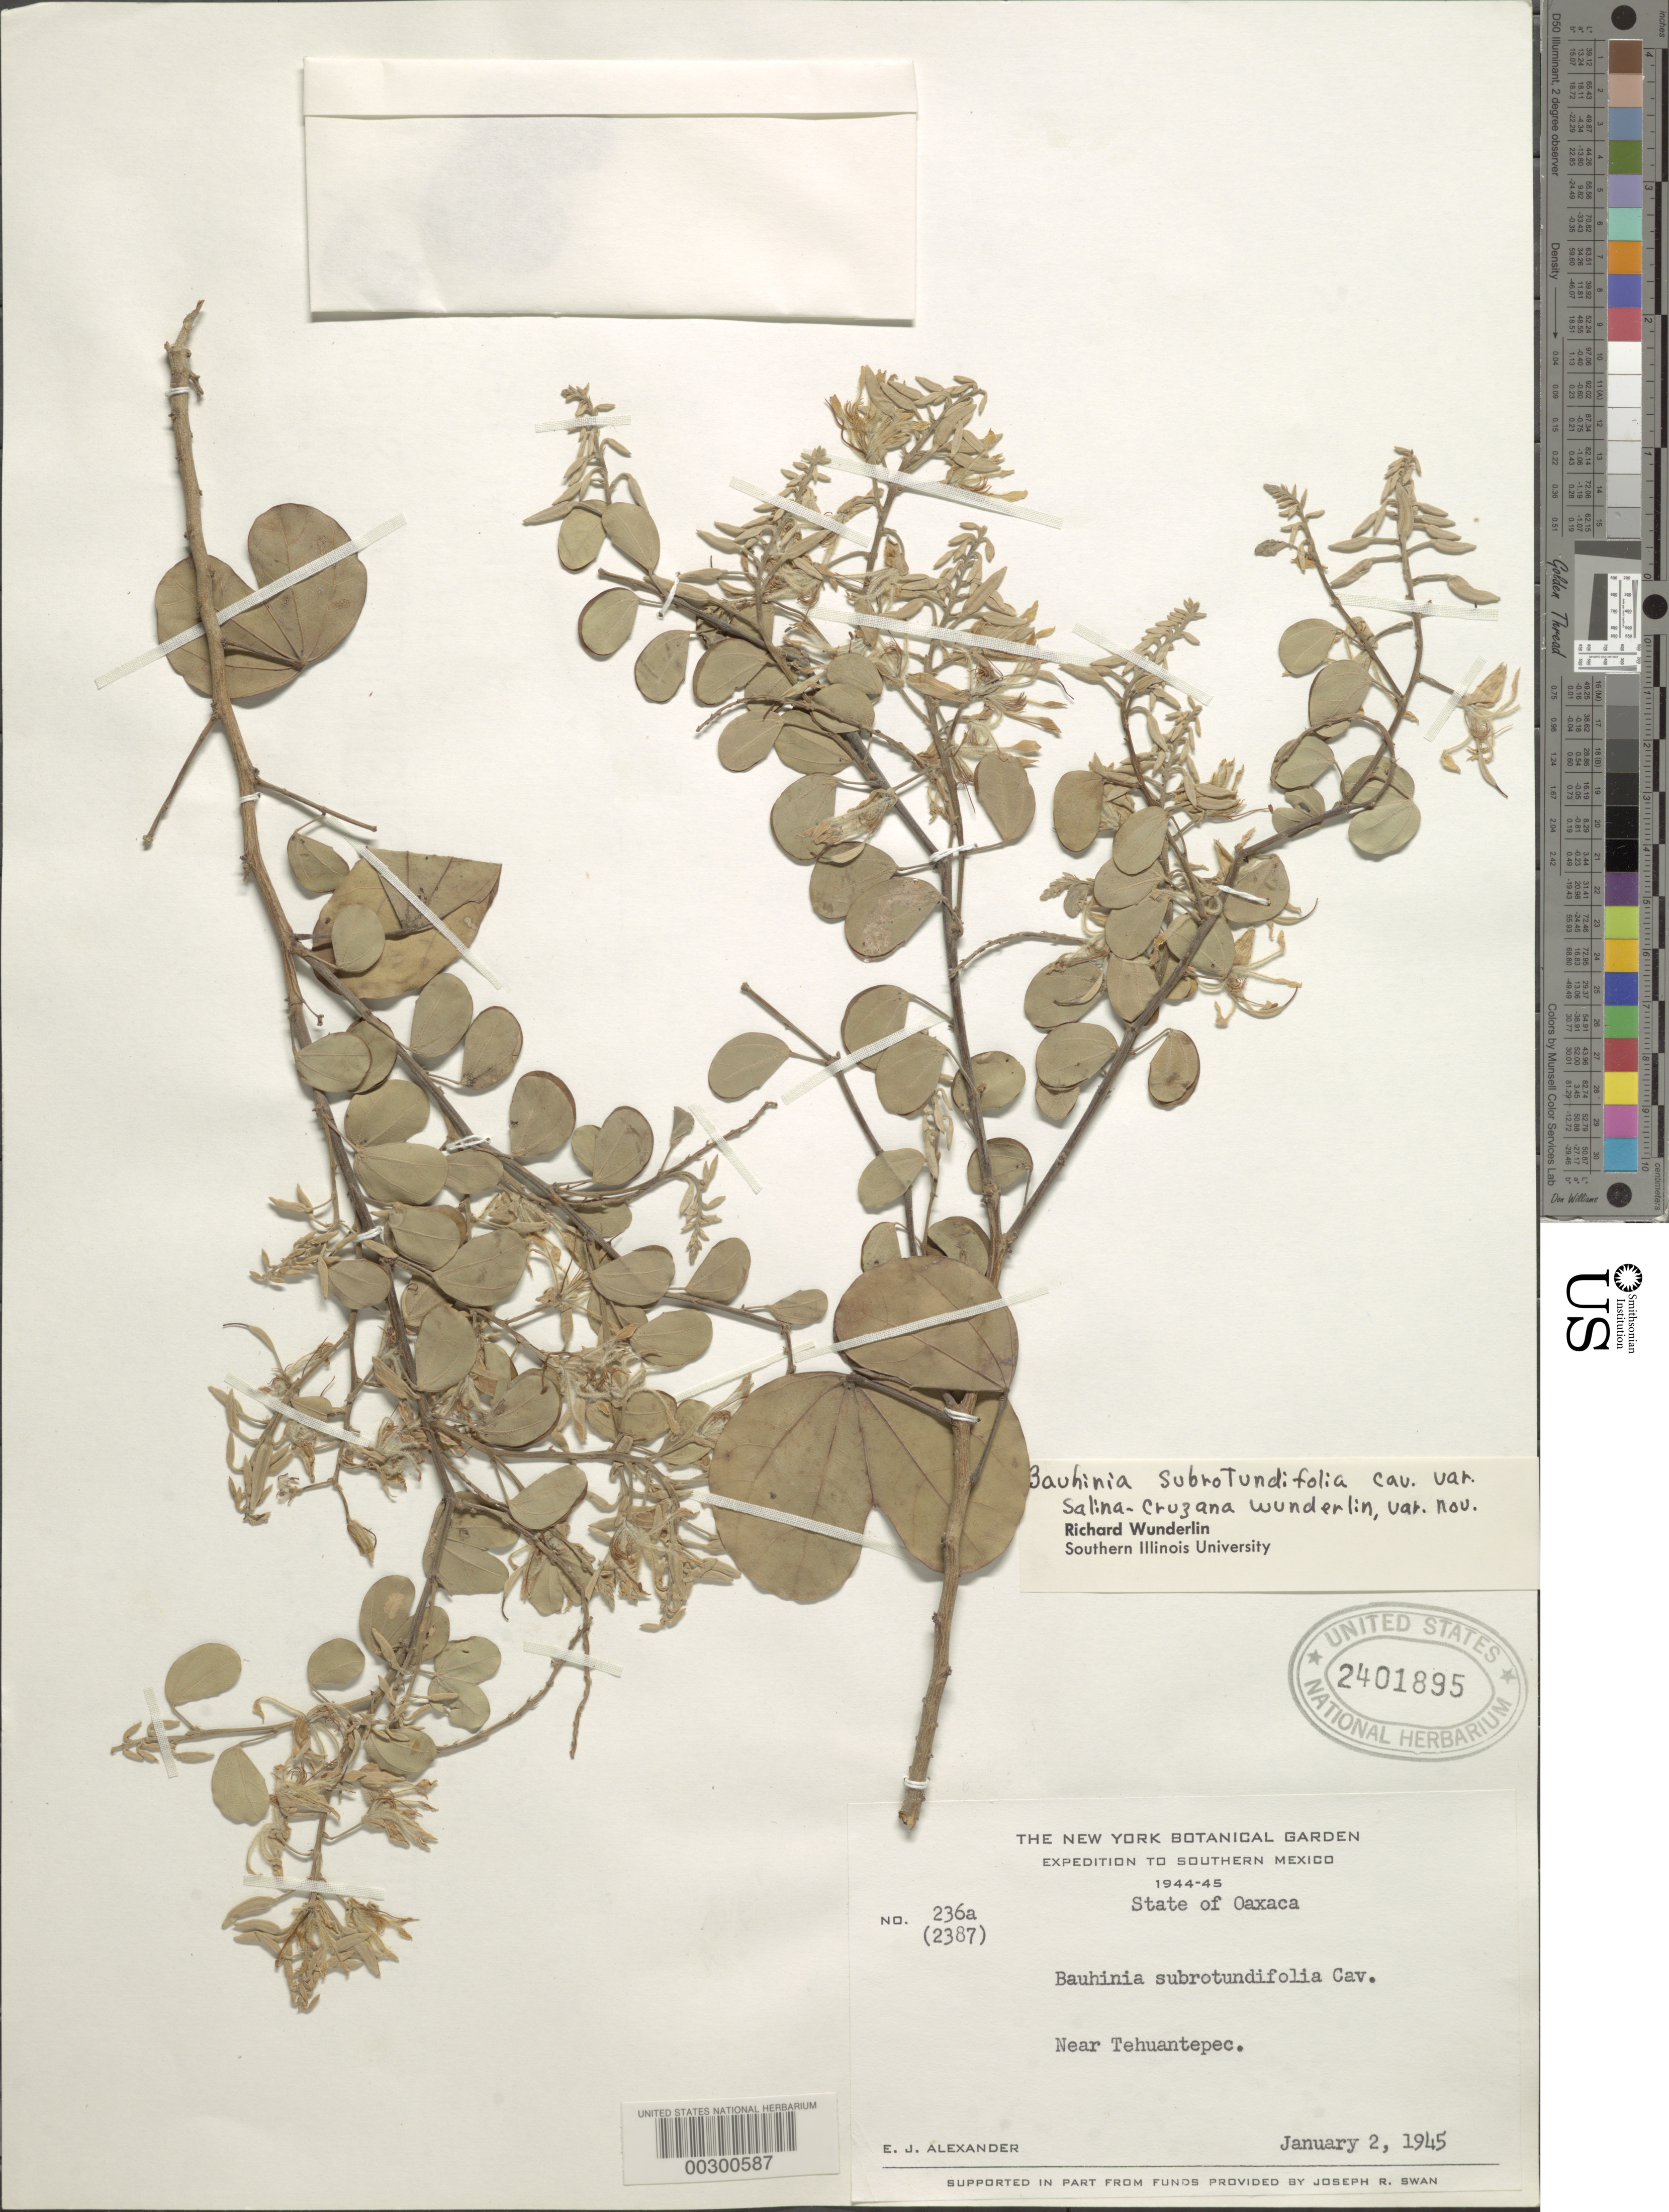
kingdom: Plantae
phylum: Tracheophyta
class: Magnoliopsida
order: Fabales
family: Fabaceae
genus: Bauhinia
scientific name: Bauhinia subrotundifolia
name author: Cav.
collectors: E. J. Alexander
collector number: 236a (2387)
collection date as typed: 02 Jan 1945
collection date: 1945-01-02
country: Mexico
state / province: Oaxaca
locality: Near Tehuantepec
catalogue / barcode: US 2401895